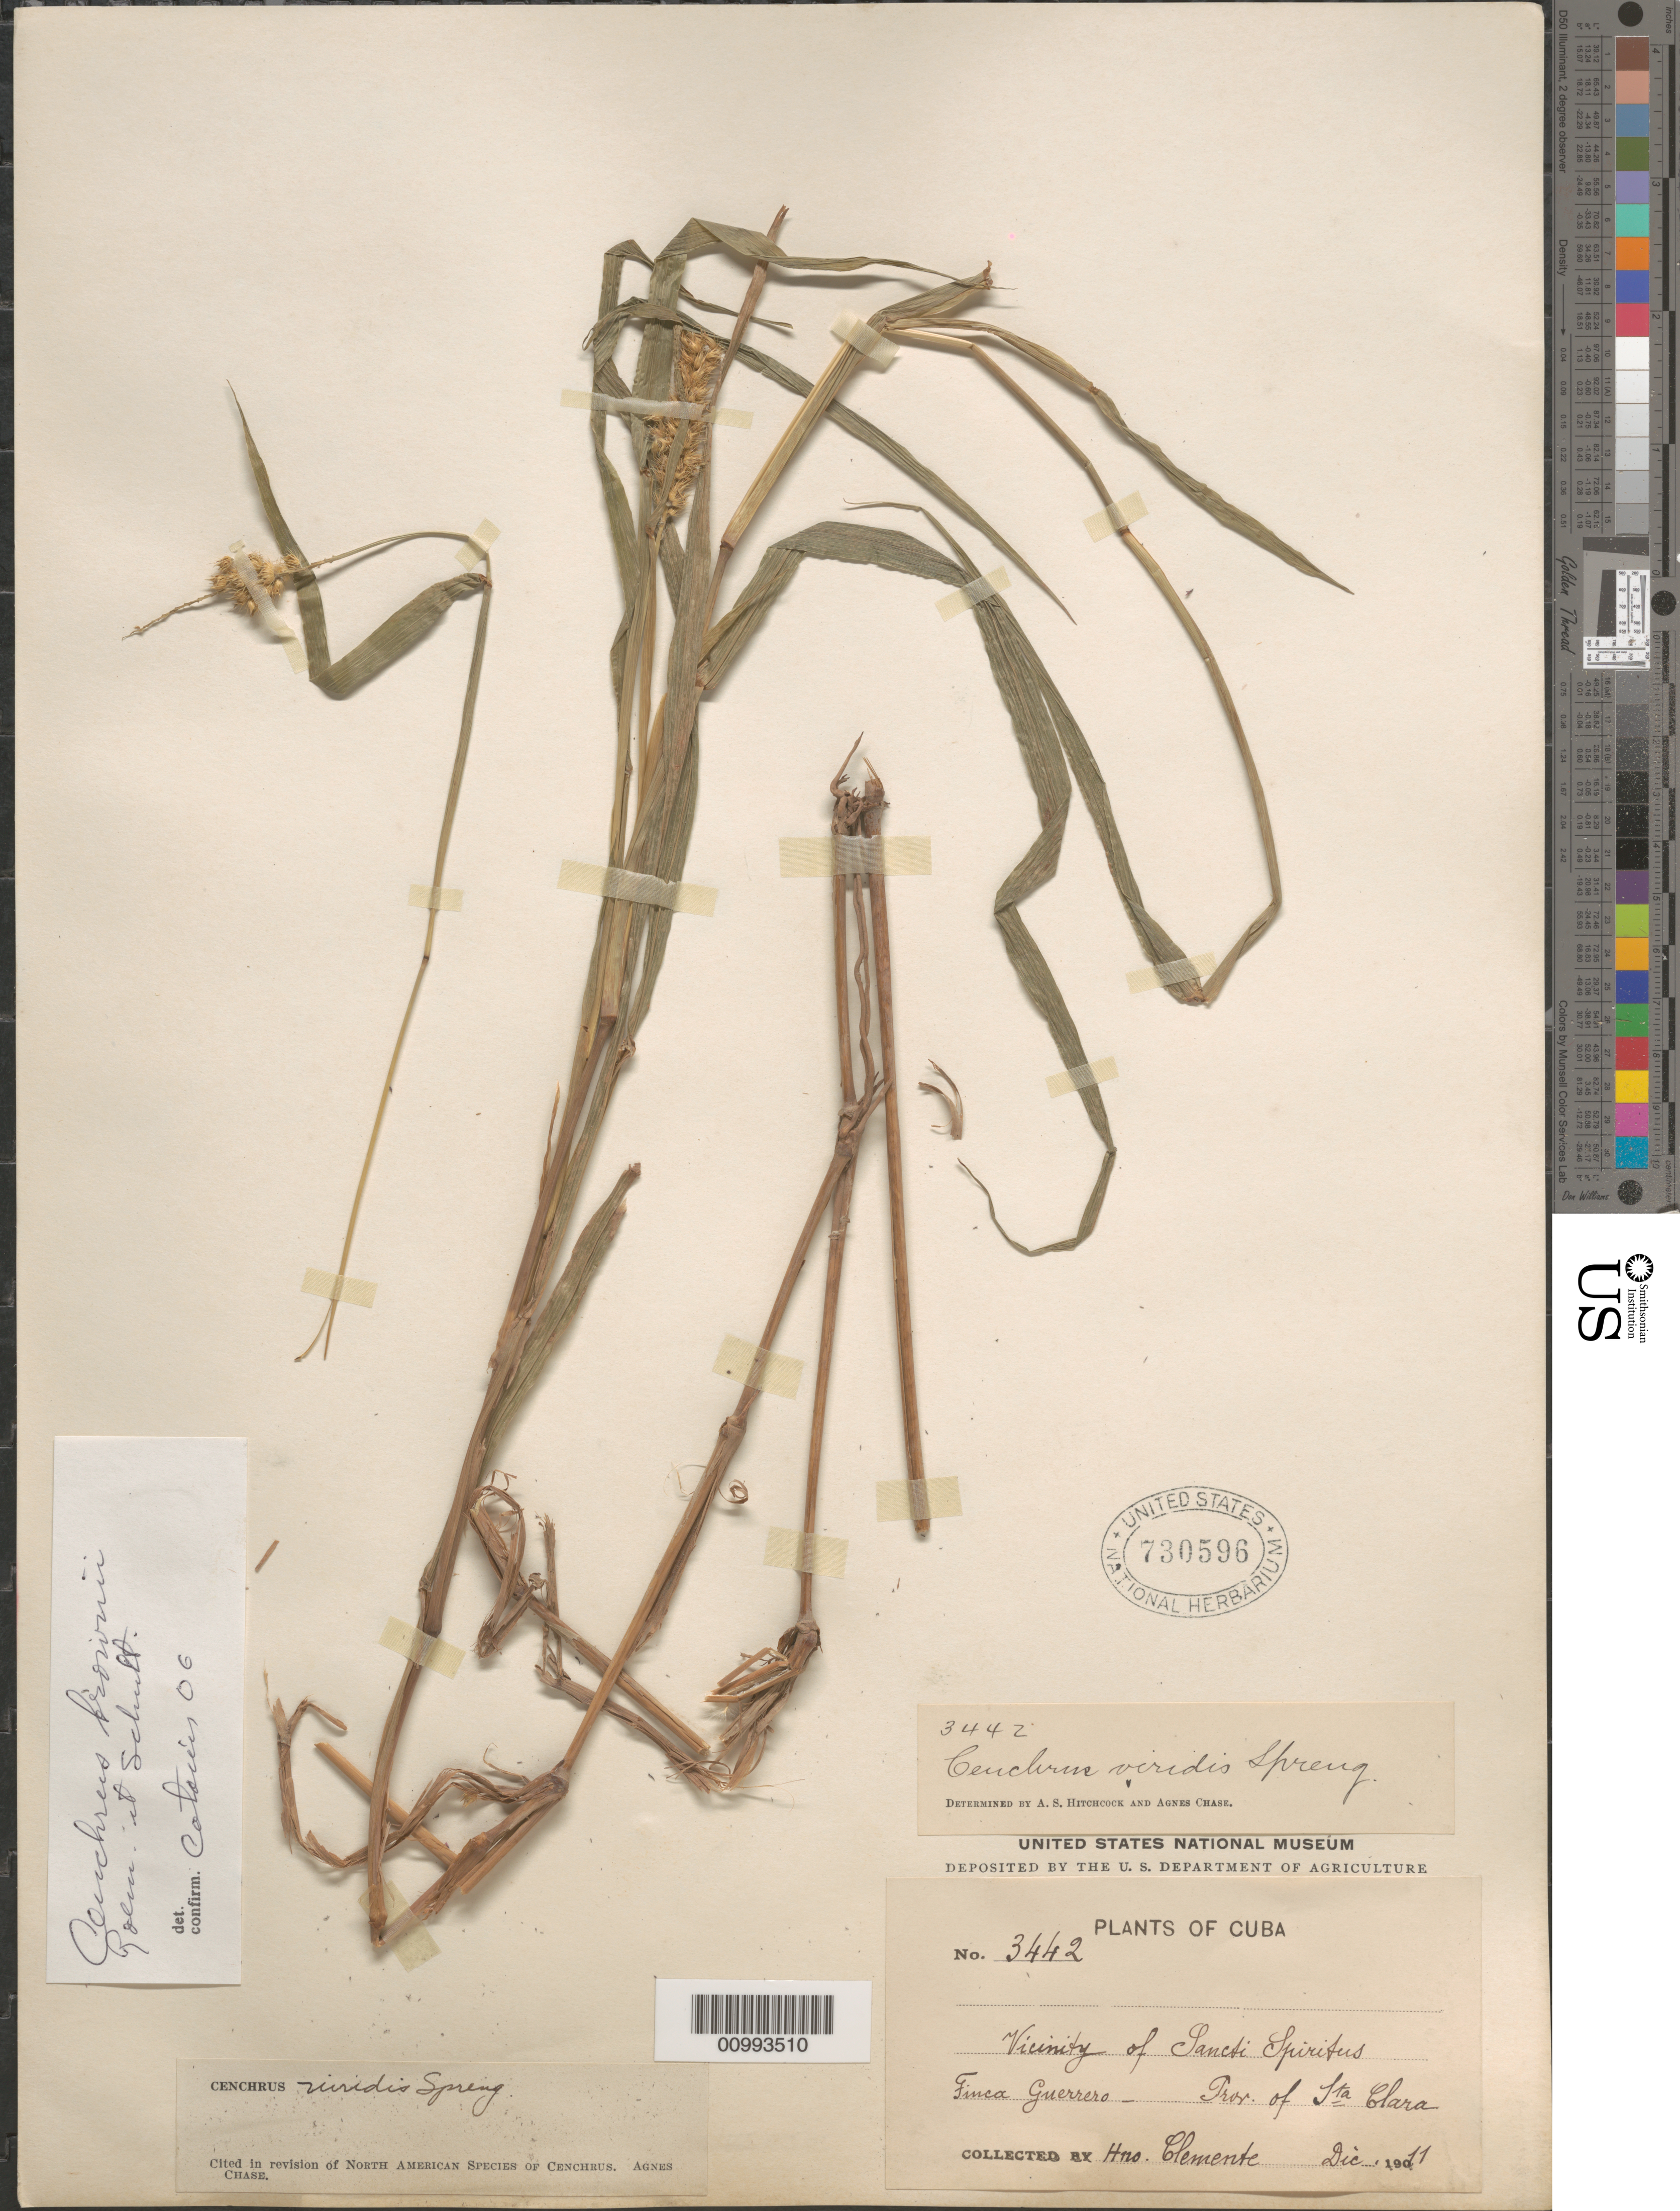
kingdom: Plantae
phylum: Tracheophyta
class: Liliopsida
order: Poales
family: Poaceae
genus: Cenchrus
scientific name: Cenchrus brownii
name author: Roem. & Schult.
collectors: Bro. Clemente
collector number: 3442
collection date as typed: Dec 1911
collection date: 1911-12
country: Cuba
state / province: Villa Clara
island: Cuba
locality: Guerrero, near Sancti Spiritus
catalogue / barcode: US 730596